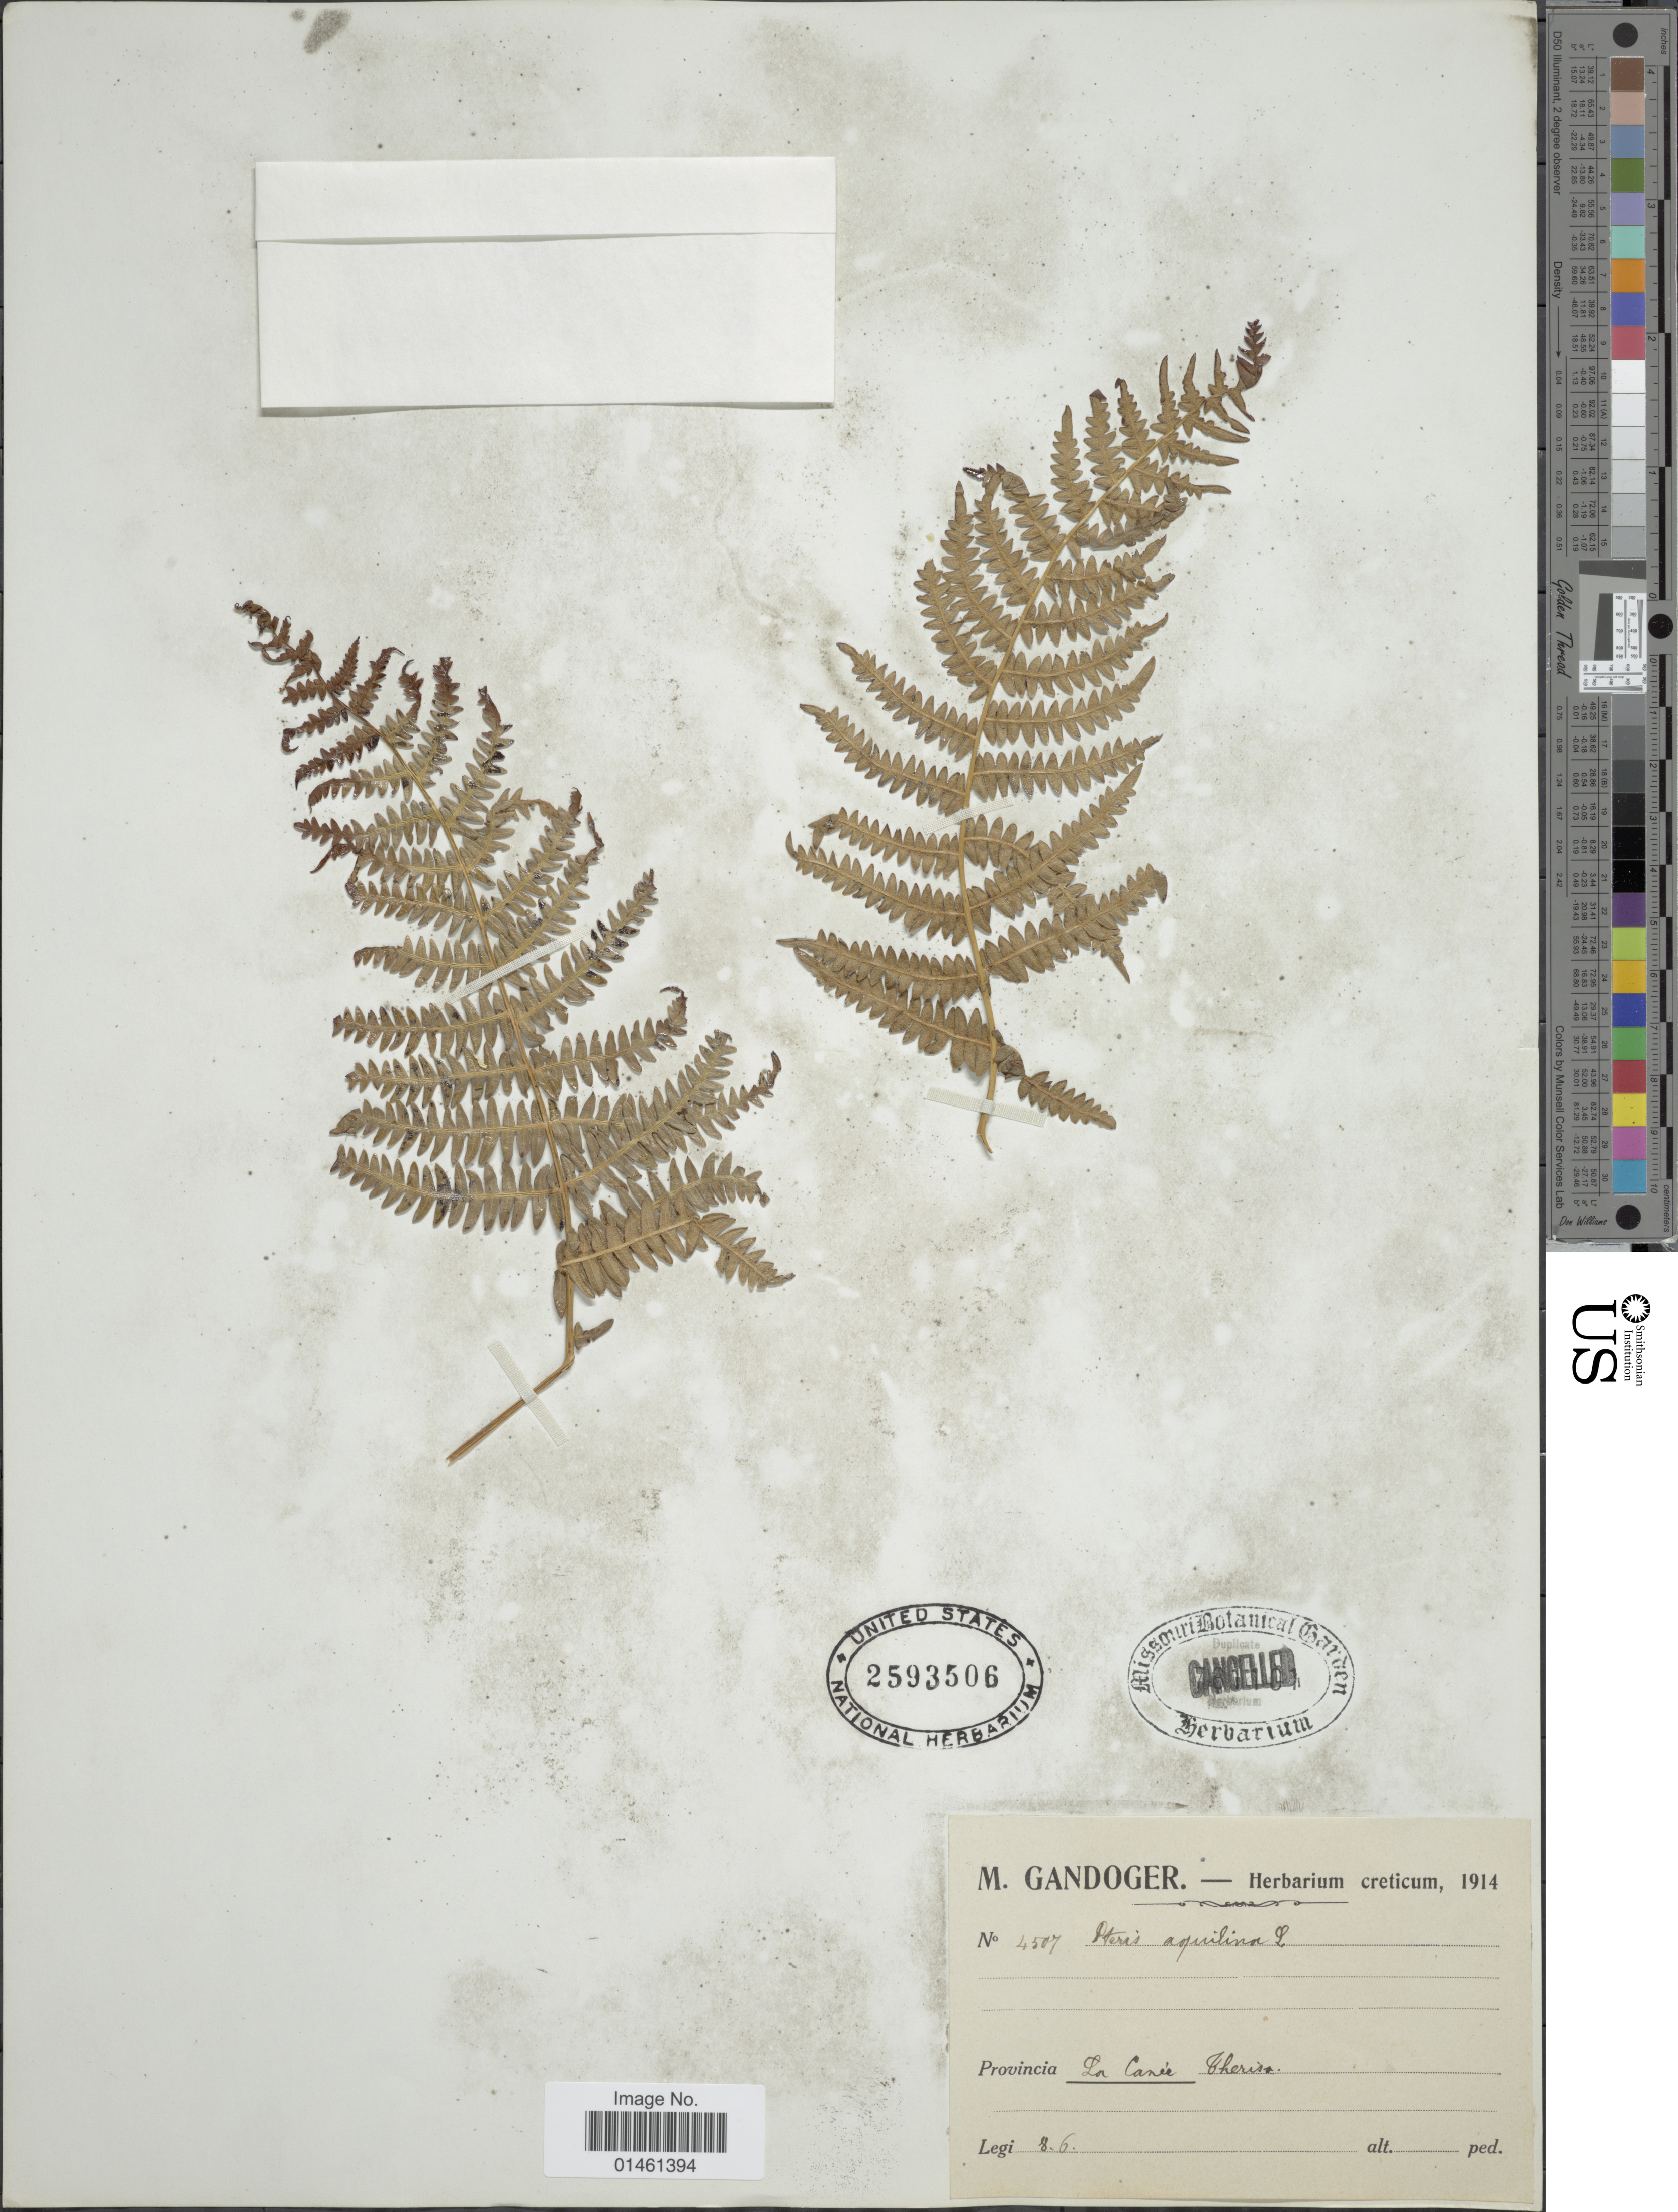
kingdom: Plantae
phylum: Tracheophyta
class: Polypodiopsida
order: Polypodiales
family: Dennstaedtiaceae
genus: Pteridium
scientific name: Pteridium aquilinum var. typicum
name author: R.M. Tryon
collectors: M. Gandoger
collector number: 4507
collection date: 1914-06-08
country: Greece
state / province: Crete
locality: Provincia La Canée, Theriso.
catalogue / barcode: US 2593506